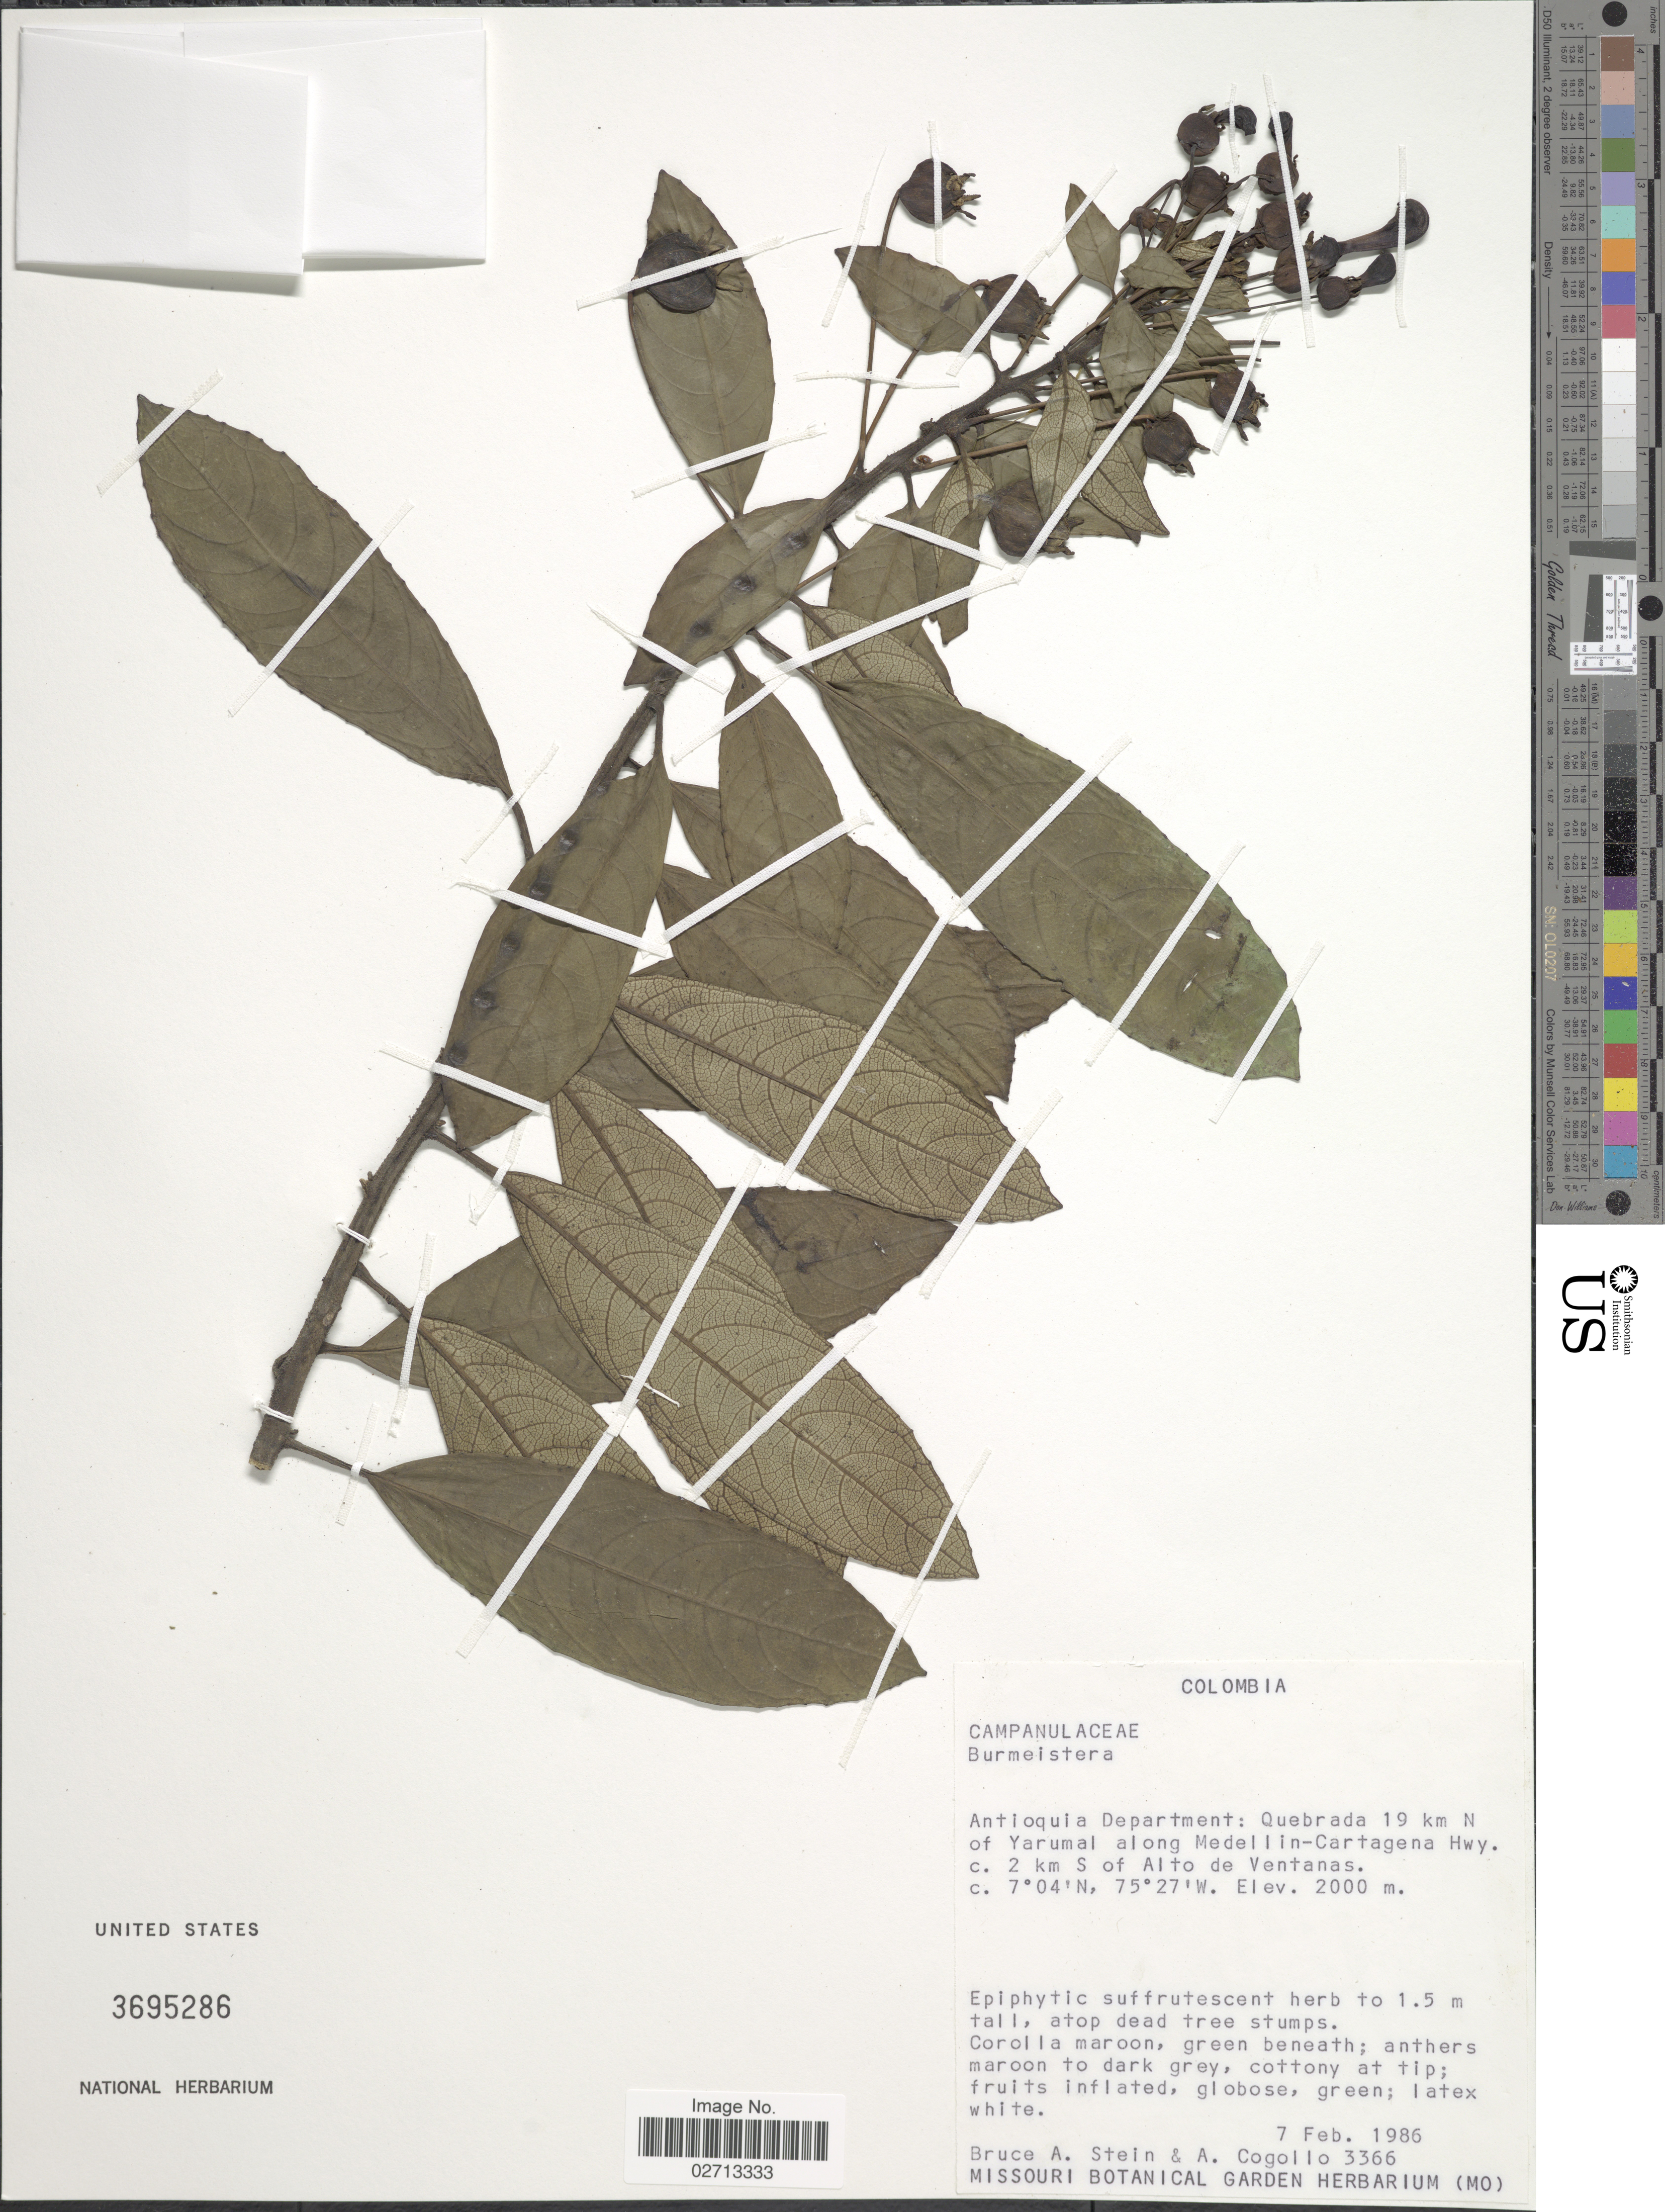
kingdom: Plantae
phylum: Tracheophyta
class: Magnoliopsida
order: Asterales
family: Campanulaceae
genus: Burmeistera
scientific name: Burmeistera sp.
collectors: B. A. Stein & A. Cogollo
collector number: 3366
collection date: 1986-02-07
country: Colombia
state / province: Antioquia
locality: Antioquia Department: Quebrada 19 km N of Yarumal along Medellin-Cartagena Hwy. C. 2 km S of Alto de Ventanas.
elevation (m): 2000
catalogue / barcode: US 3695286